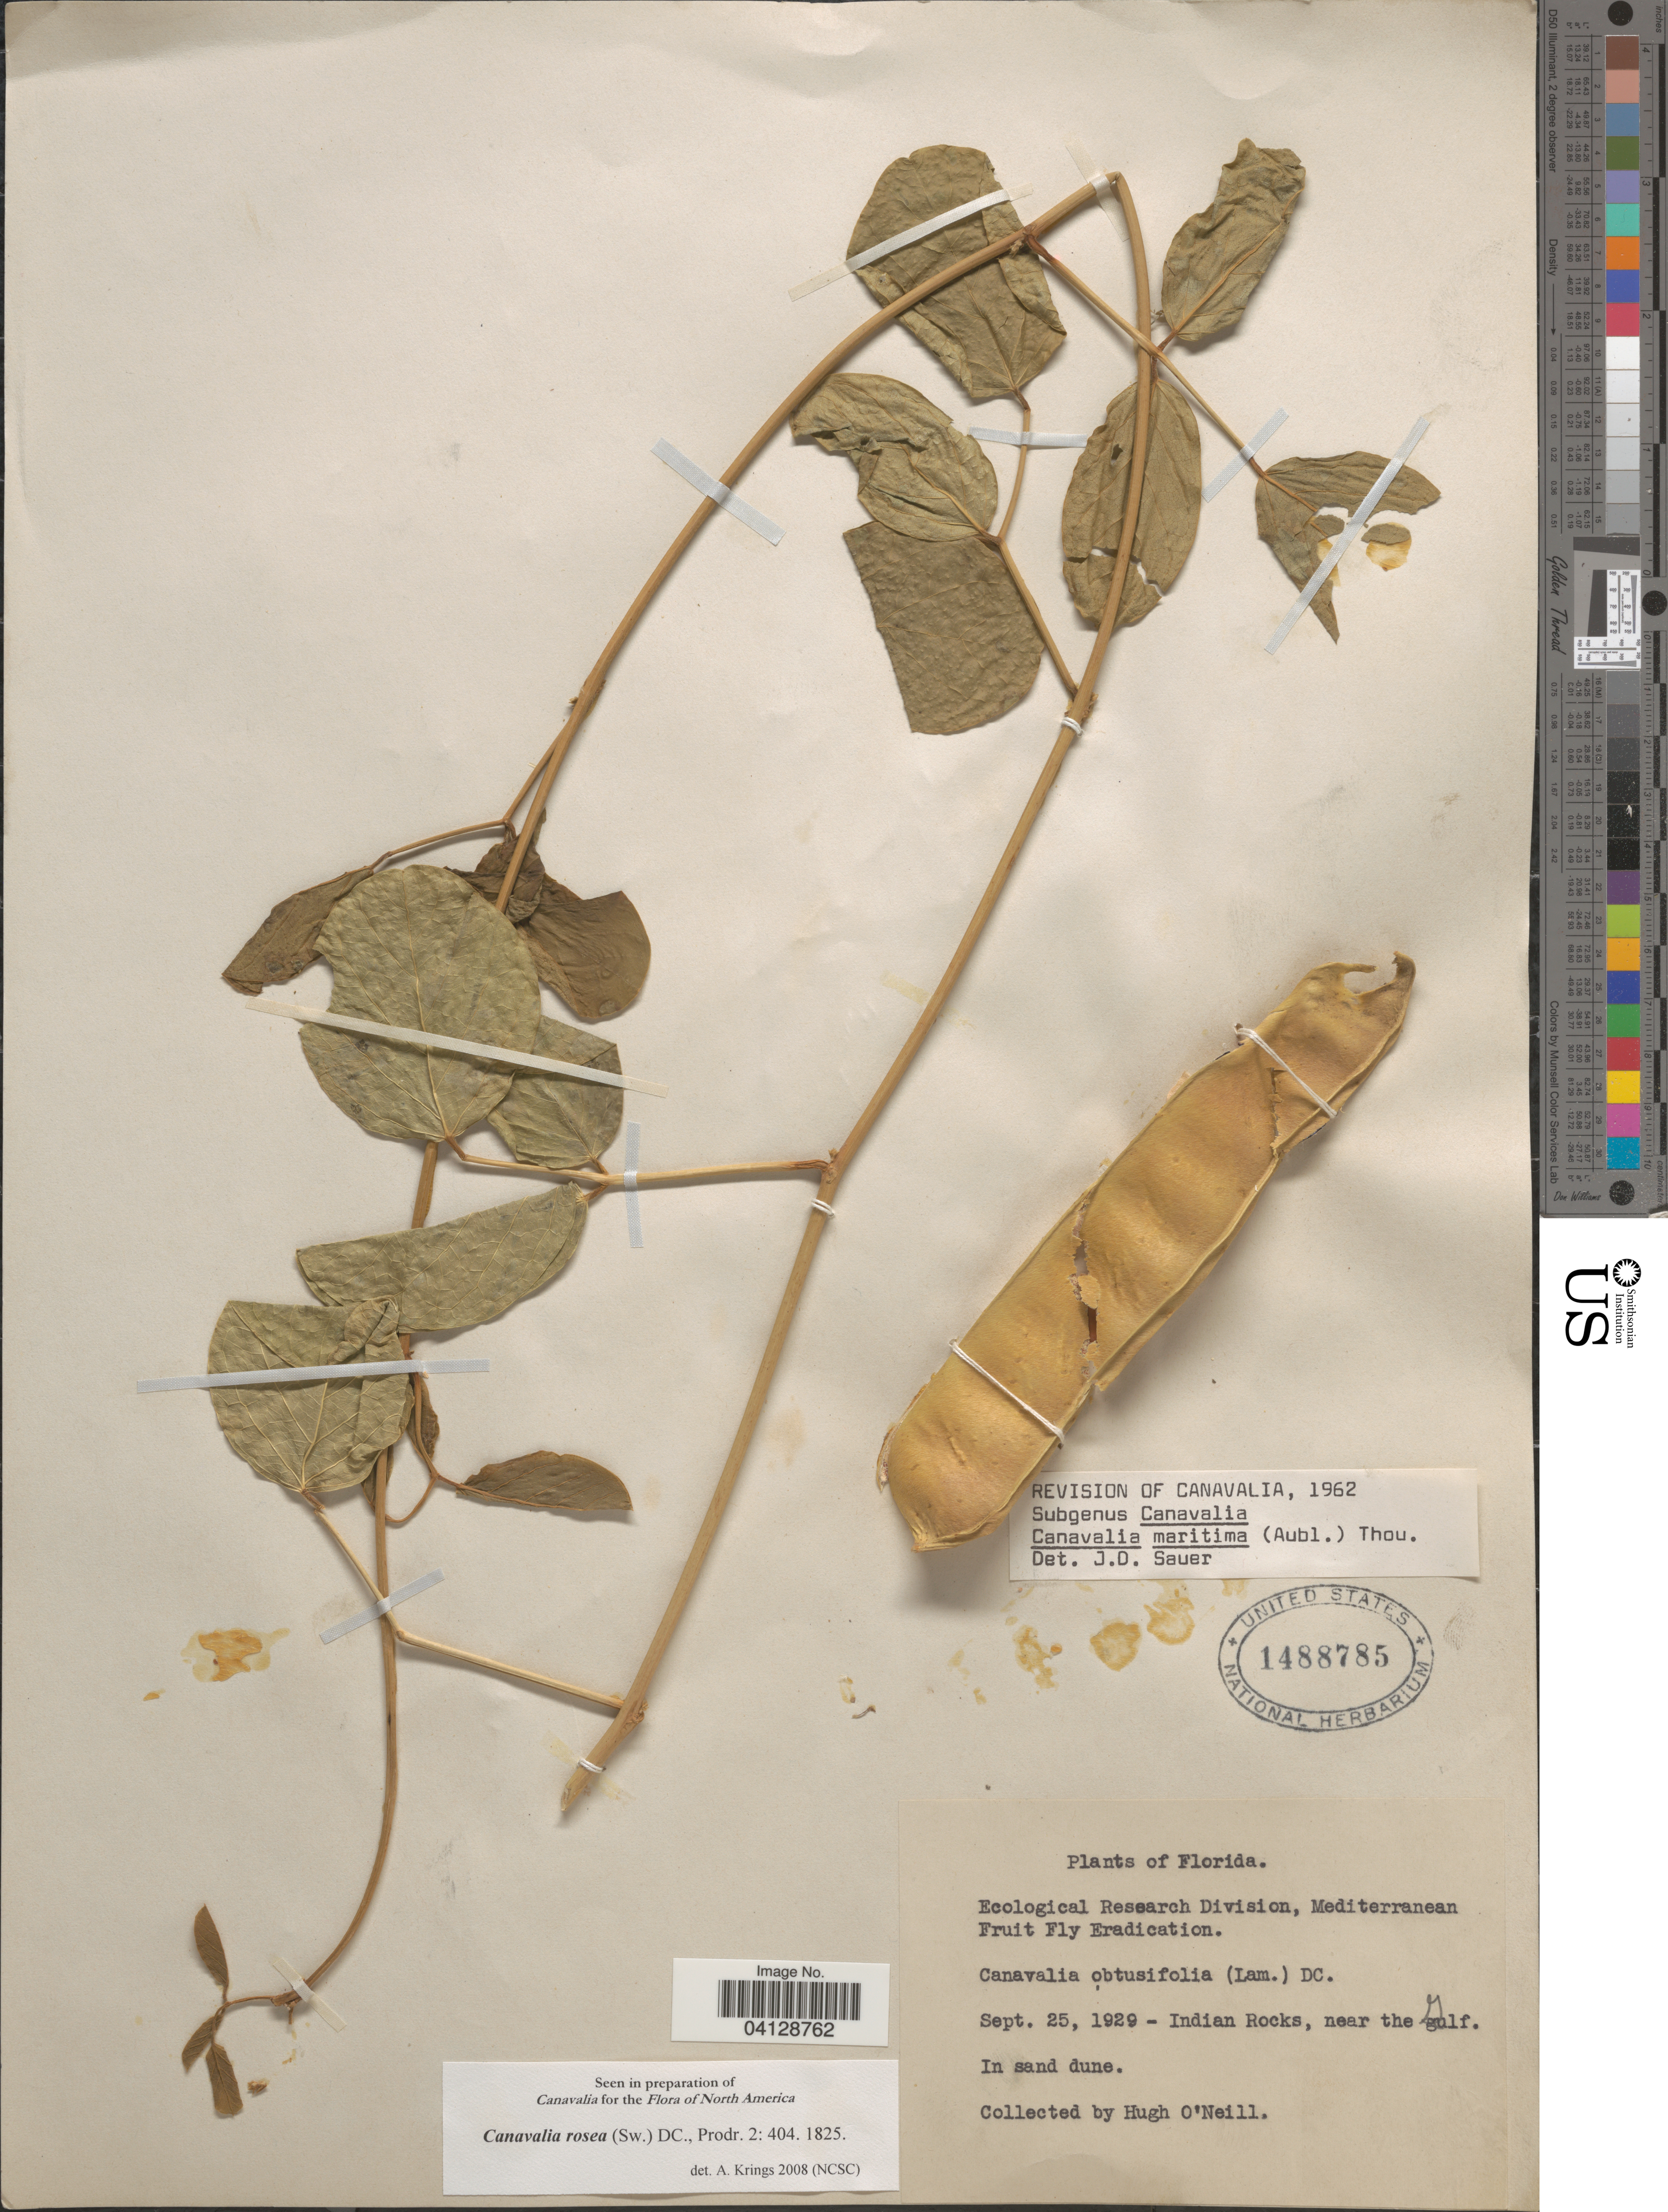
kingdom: Plantae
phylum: Tracheophyta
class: Magnoliopsida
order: Fabales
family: Fabaceae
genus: Canavalia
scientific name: Canavalia rosea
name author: (Sw.) DC.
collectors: H. O'Neill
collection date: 1929-09-25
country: United States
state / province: Florida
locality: Indian Rocks, near the Gulf.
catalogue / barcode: US 1488785